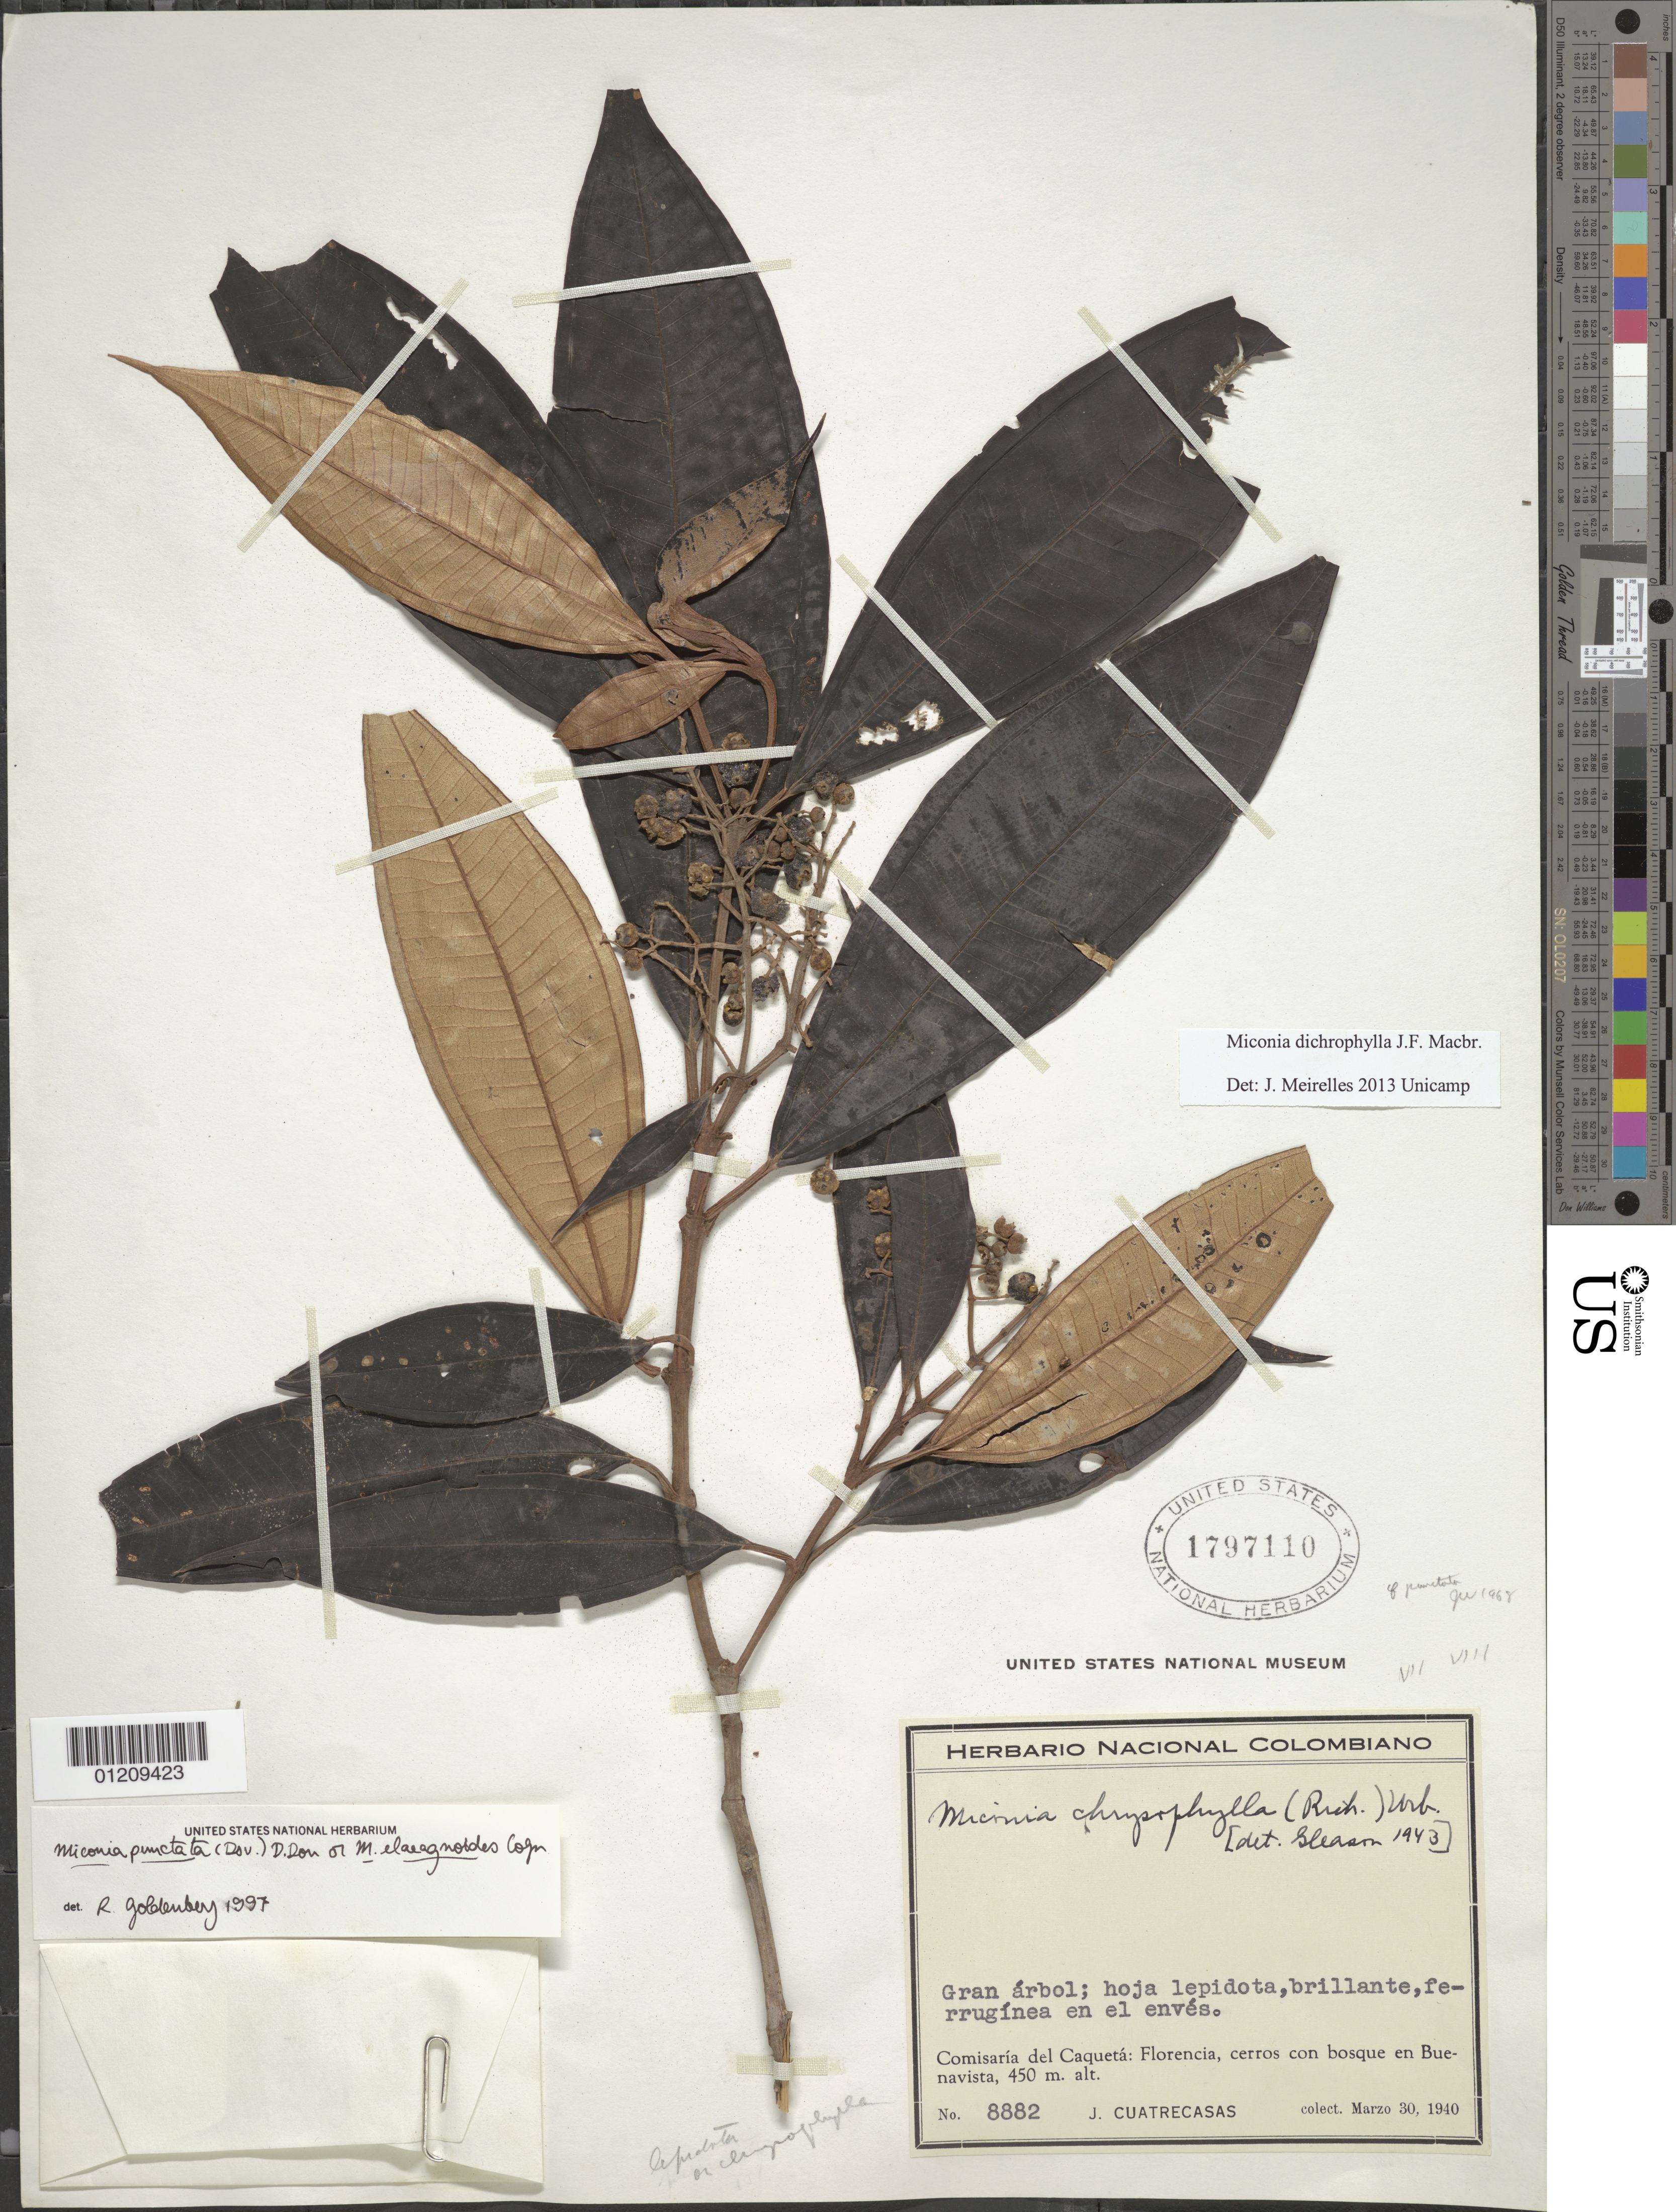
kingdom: Plantae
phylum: Tracheophyta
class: Magnoliopsida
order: Myrtales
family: Melastomataceae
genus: Miconia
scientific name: Miconia cladonia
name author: Gleason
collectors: J. Cuatrecasas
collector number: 8882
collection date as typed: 30 Mar 1940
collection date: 1940-03-30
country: Colombia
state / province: Caquetá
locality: Florencia, Buenavista.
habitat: cerros con bosque en Buenavista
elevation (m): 450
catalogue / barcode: US 1797110